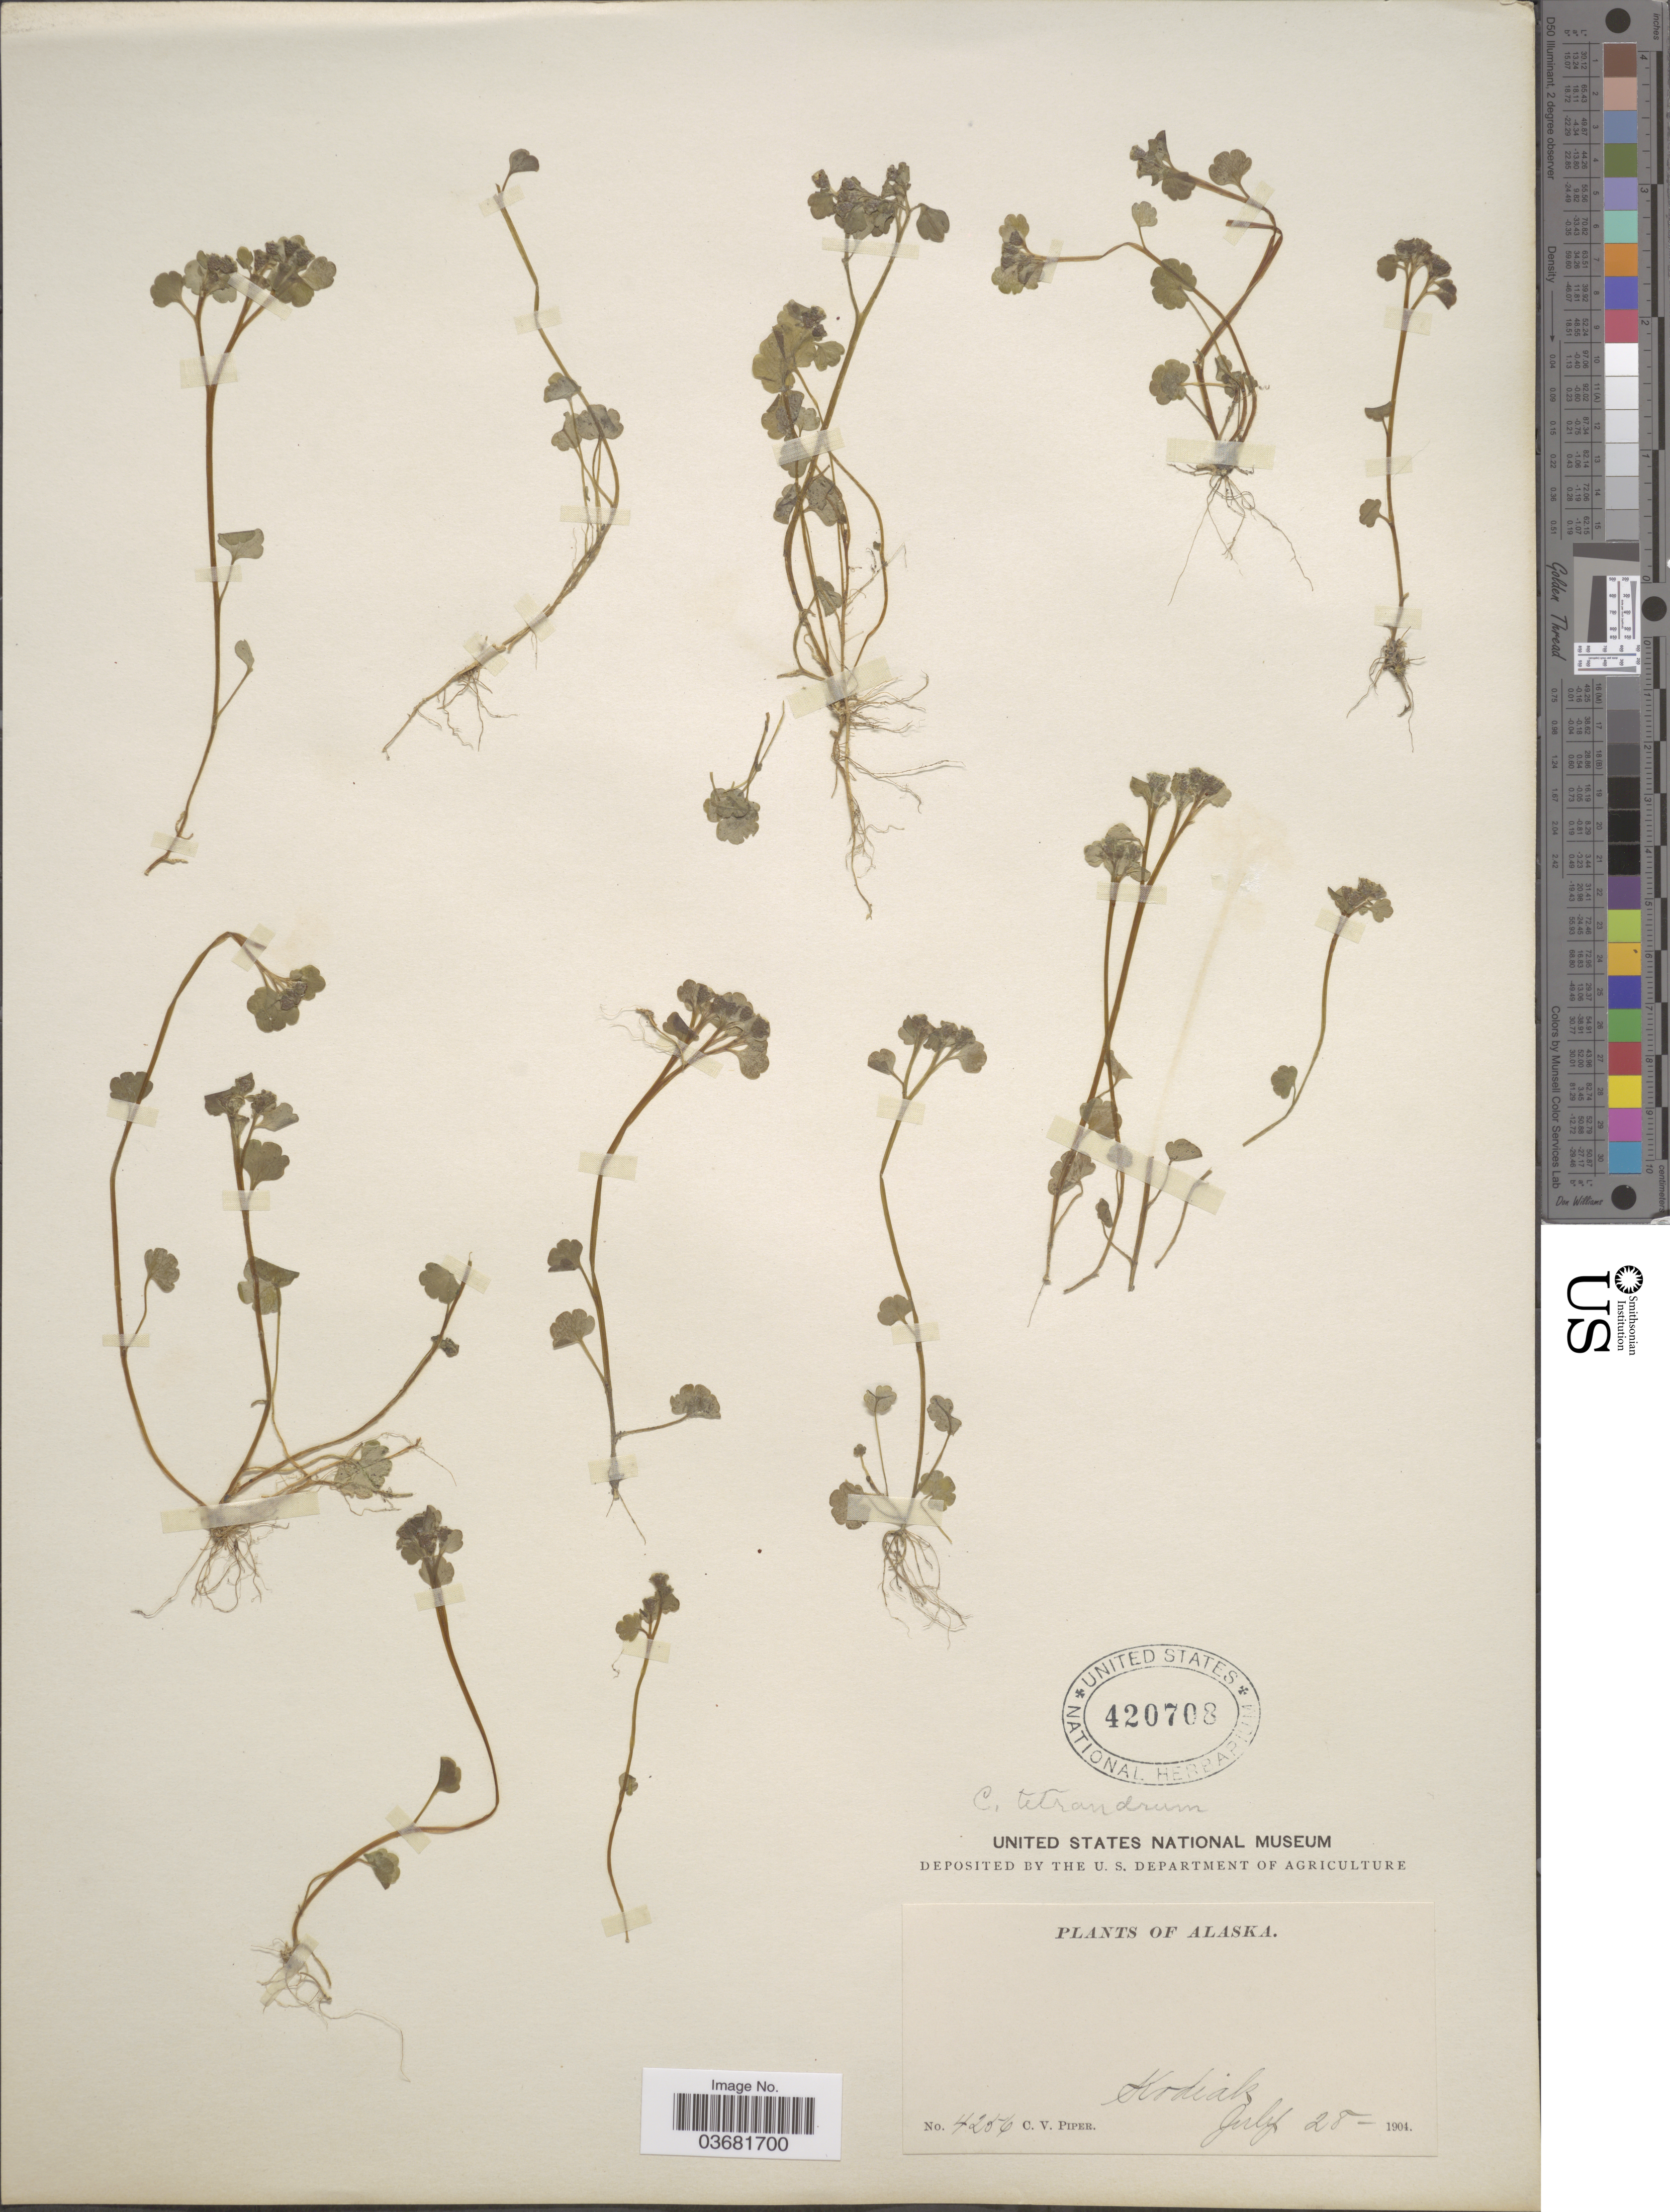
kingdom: Plantae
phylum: Tracheophyta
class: Magnoliopsida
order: Saxifragales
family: Saxifragaceae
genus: Chrysosplenium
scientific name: Chrysosplenium tetrandrum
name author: (N. Lund) Th. Fr.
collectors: C. V. Piper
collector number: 4256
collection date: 1904-07-28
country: United States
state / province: Alaska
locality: Kodiak.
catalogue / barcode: US 420708